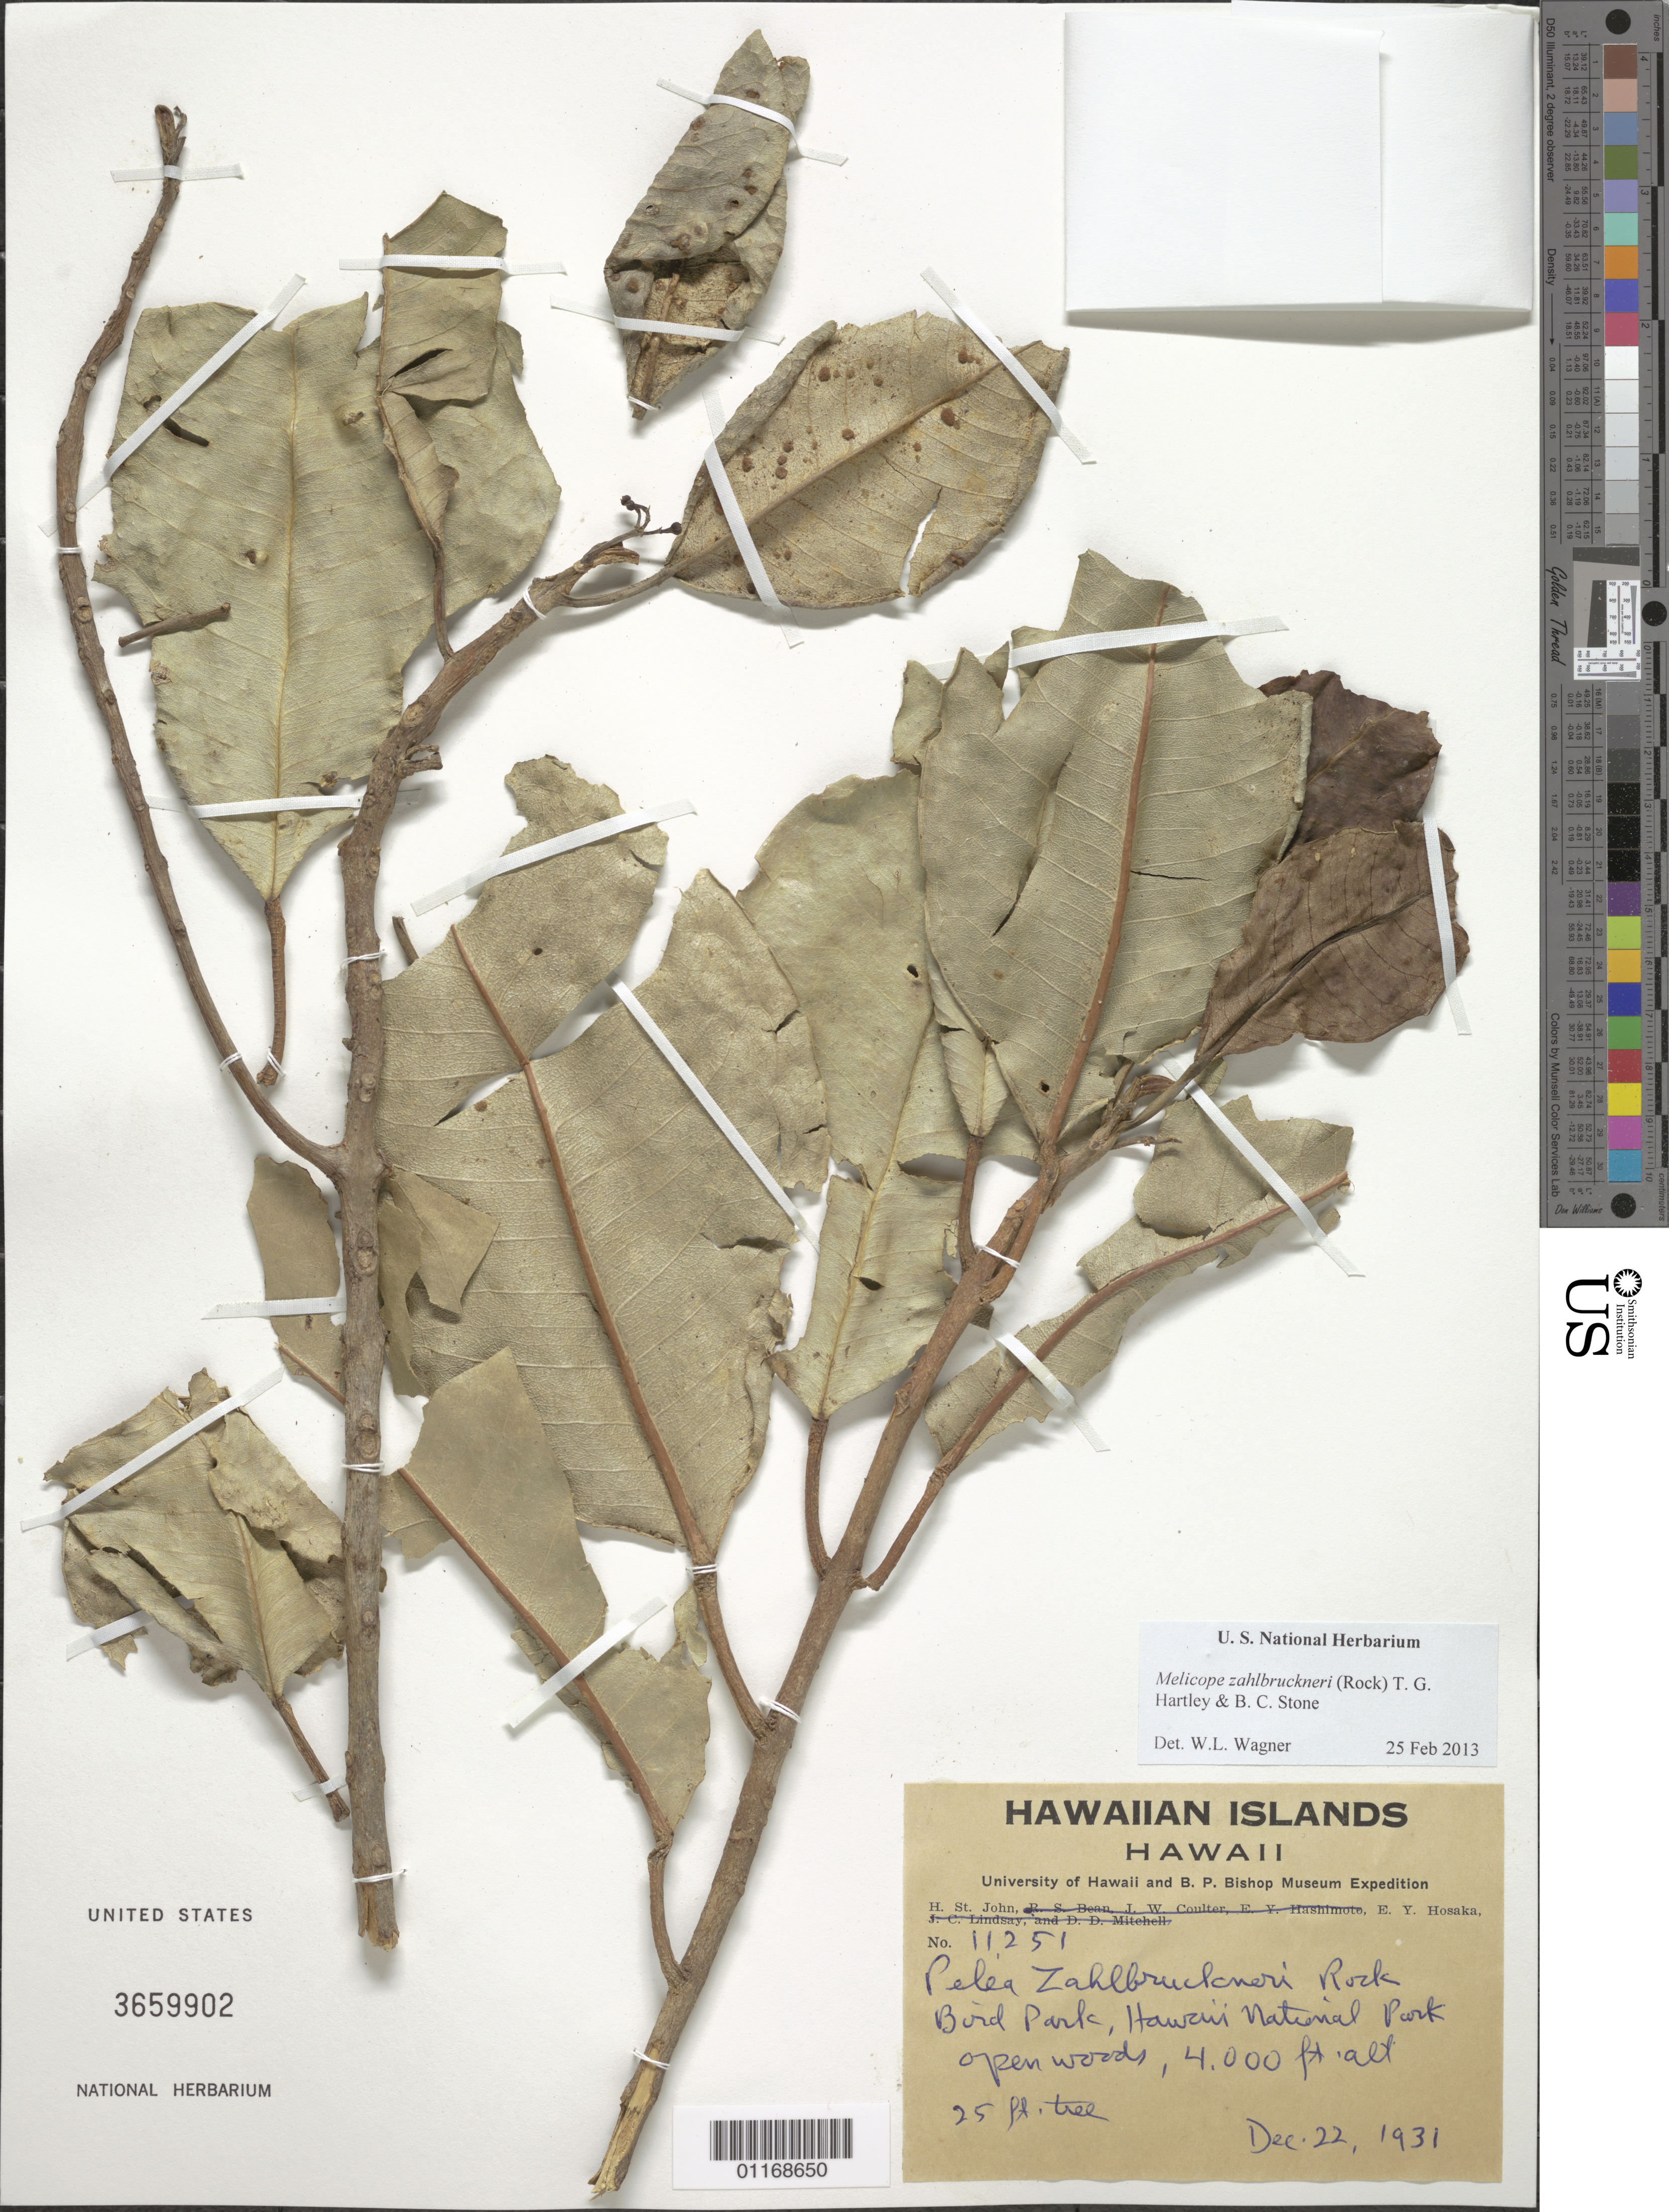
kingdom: Plantae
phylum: Tracheophyta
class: Magnoliopsida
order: Sapindales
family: Rutaceae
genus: Melicope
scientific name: Melicope zahlbruckneri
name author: (Rock) T.G. Hartley & B.C. Stone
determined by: Wagner, W. L., (BOT), Smithsonian Institution - National Museum of Natural History (UNITED STATES)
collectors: H. St. John & E. Y. Hosaka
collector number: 11251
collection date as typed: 22 Dec 1931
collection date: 1931-12-22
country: United States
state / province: Hawaii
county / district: Hawaii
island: Hawaii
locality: Bird Park, Hawaii National Park.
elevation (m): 1219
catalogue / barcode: US 3659902